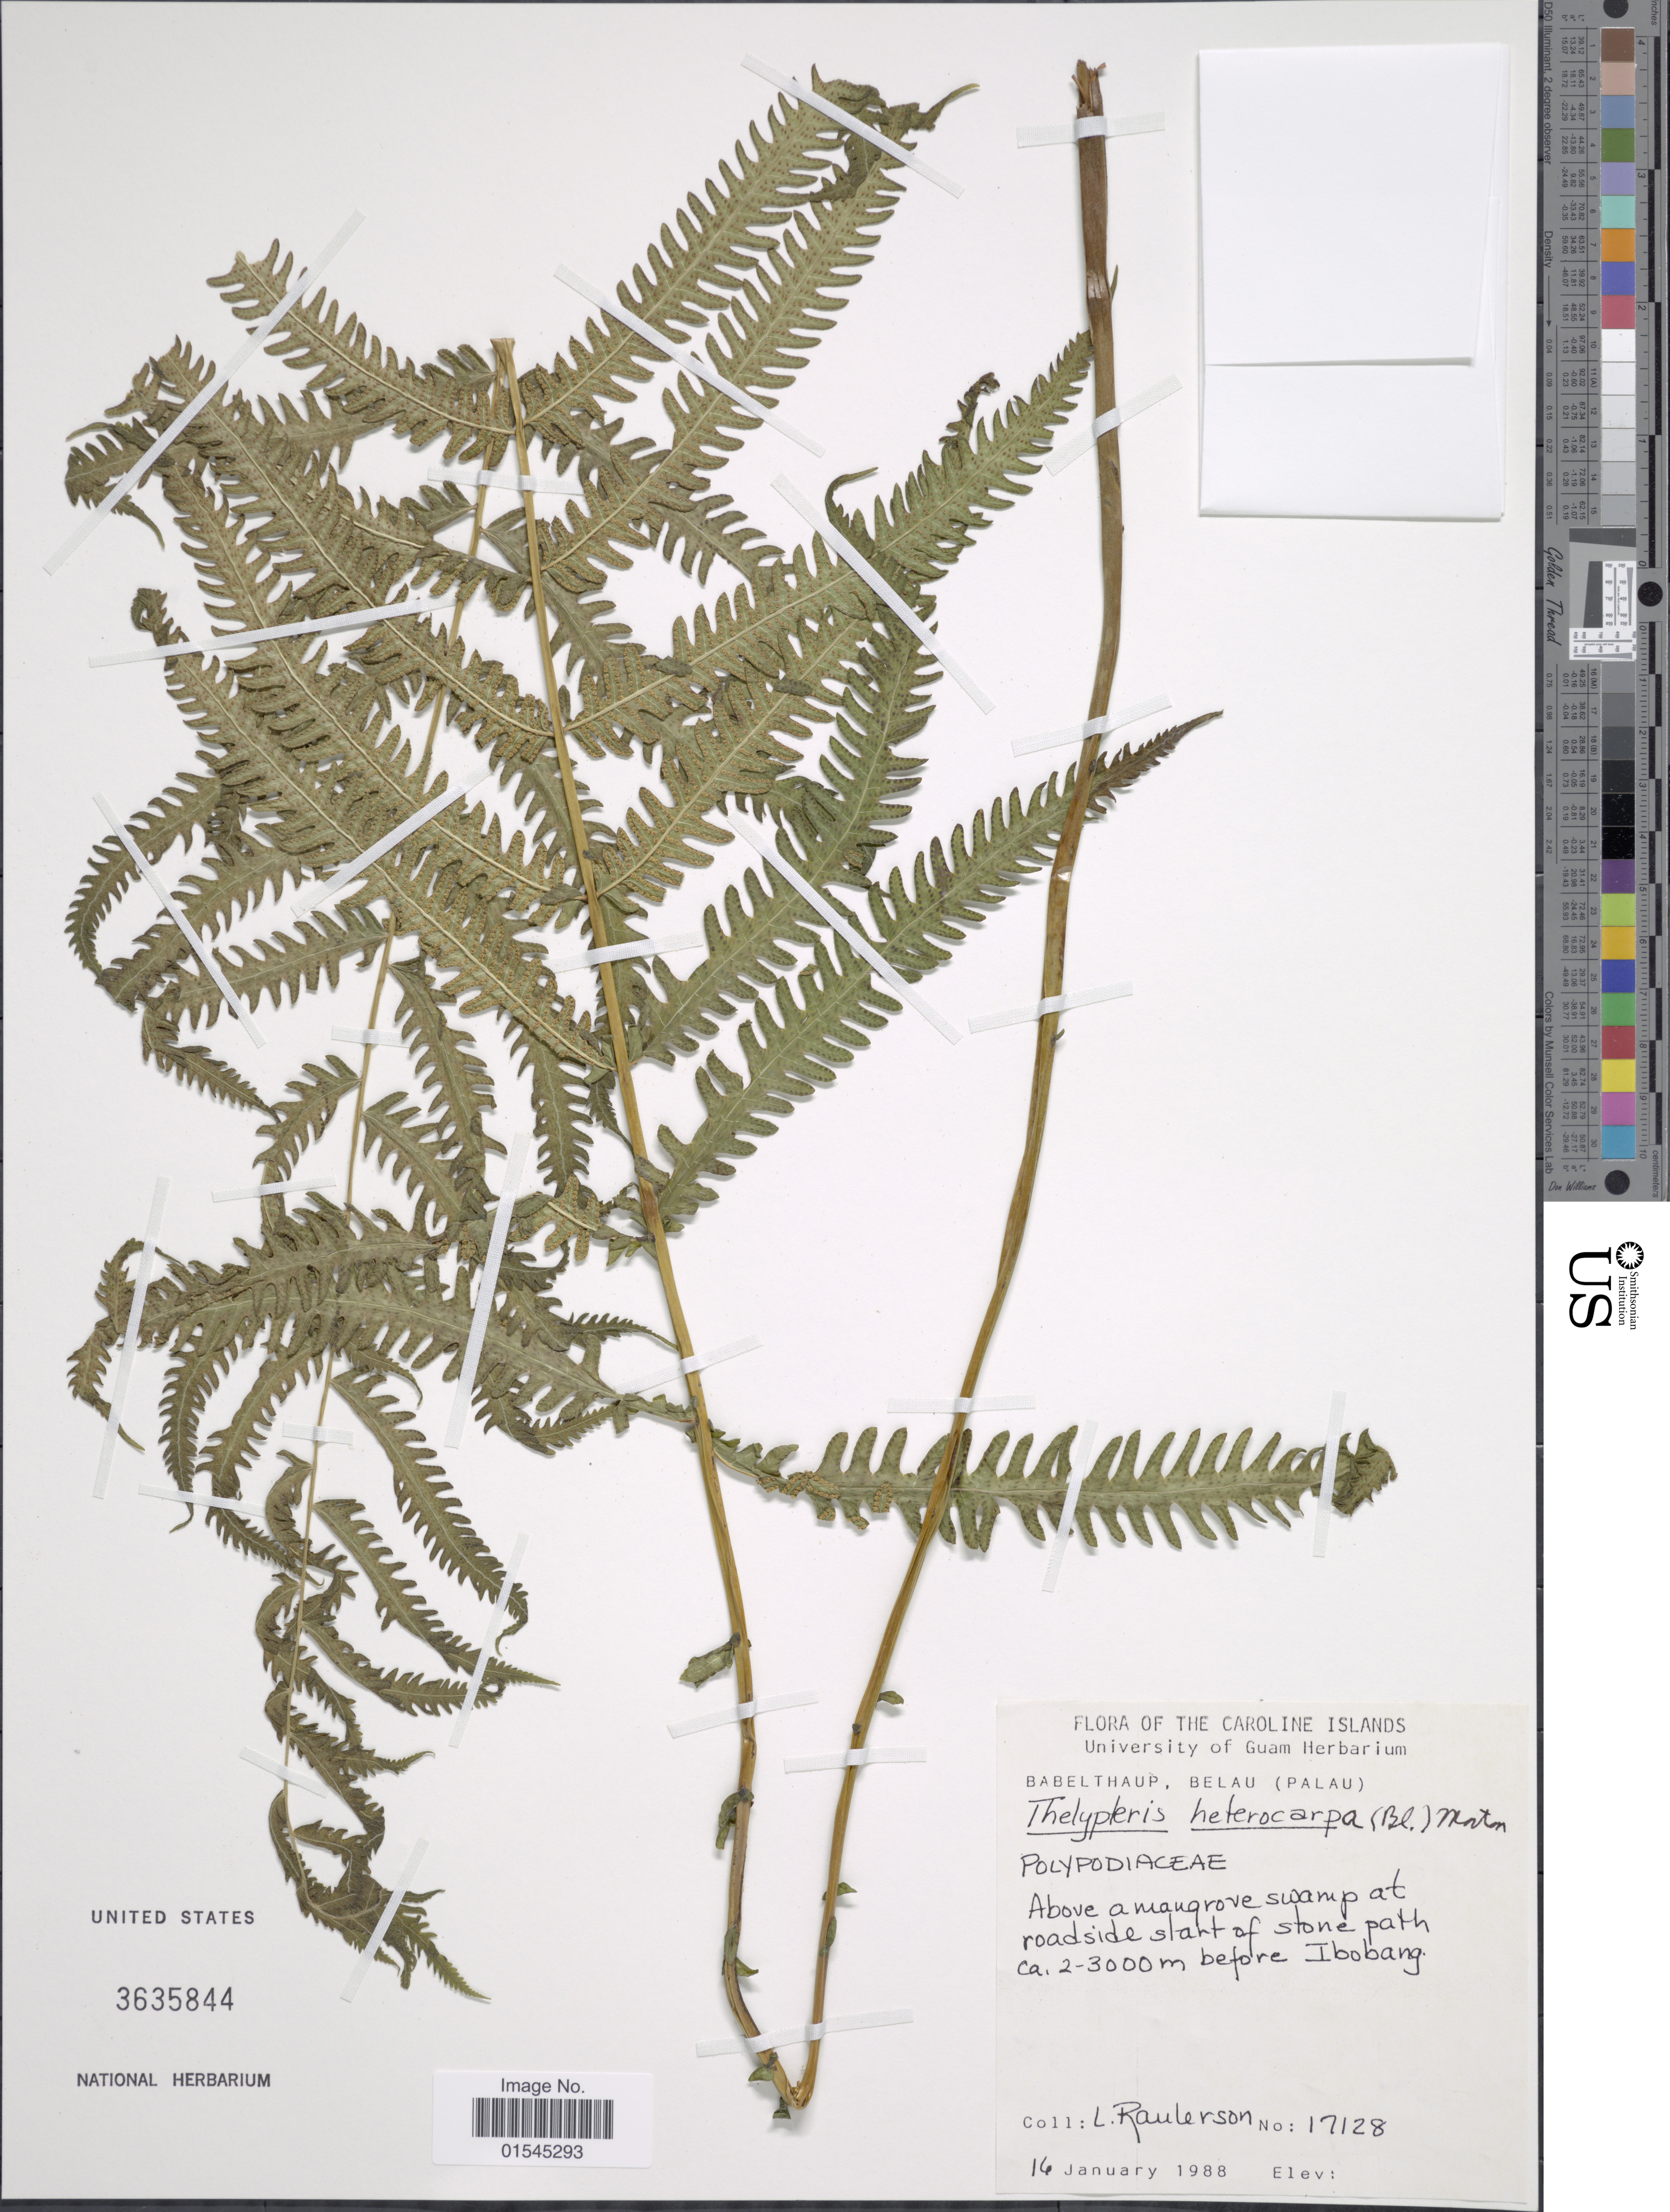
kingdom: Plantae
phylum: Tracheophyta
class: Polypodiopsida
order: Polypodiales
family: Thelypteridaceae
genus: Sphaerostephanos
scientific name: Sphaerostephanos heterocarpus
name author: (Blume) Holttum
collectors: L. Raulerson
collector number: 17128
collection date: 1988-01-16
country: Palau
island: Babeldaob [Babelthuap]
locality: The Caroline Islands. Babelthaup, Belau (Palau). Above a Mangrove swam at roadside start of stone path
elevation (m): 2000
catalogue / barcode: US 3635844